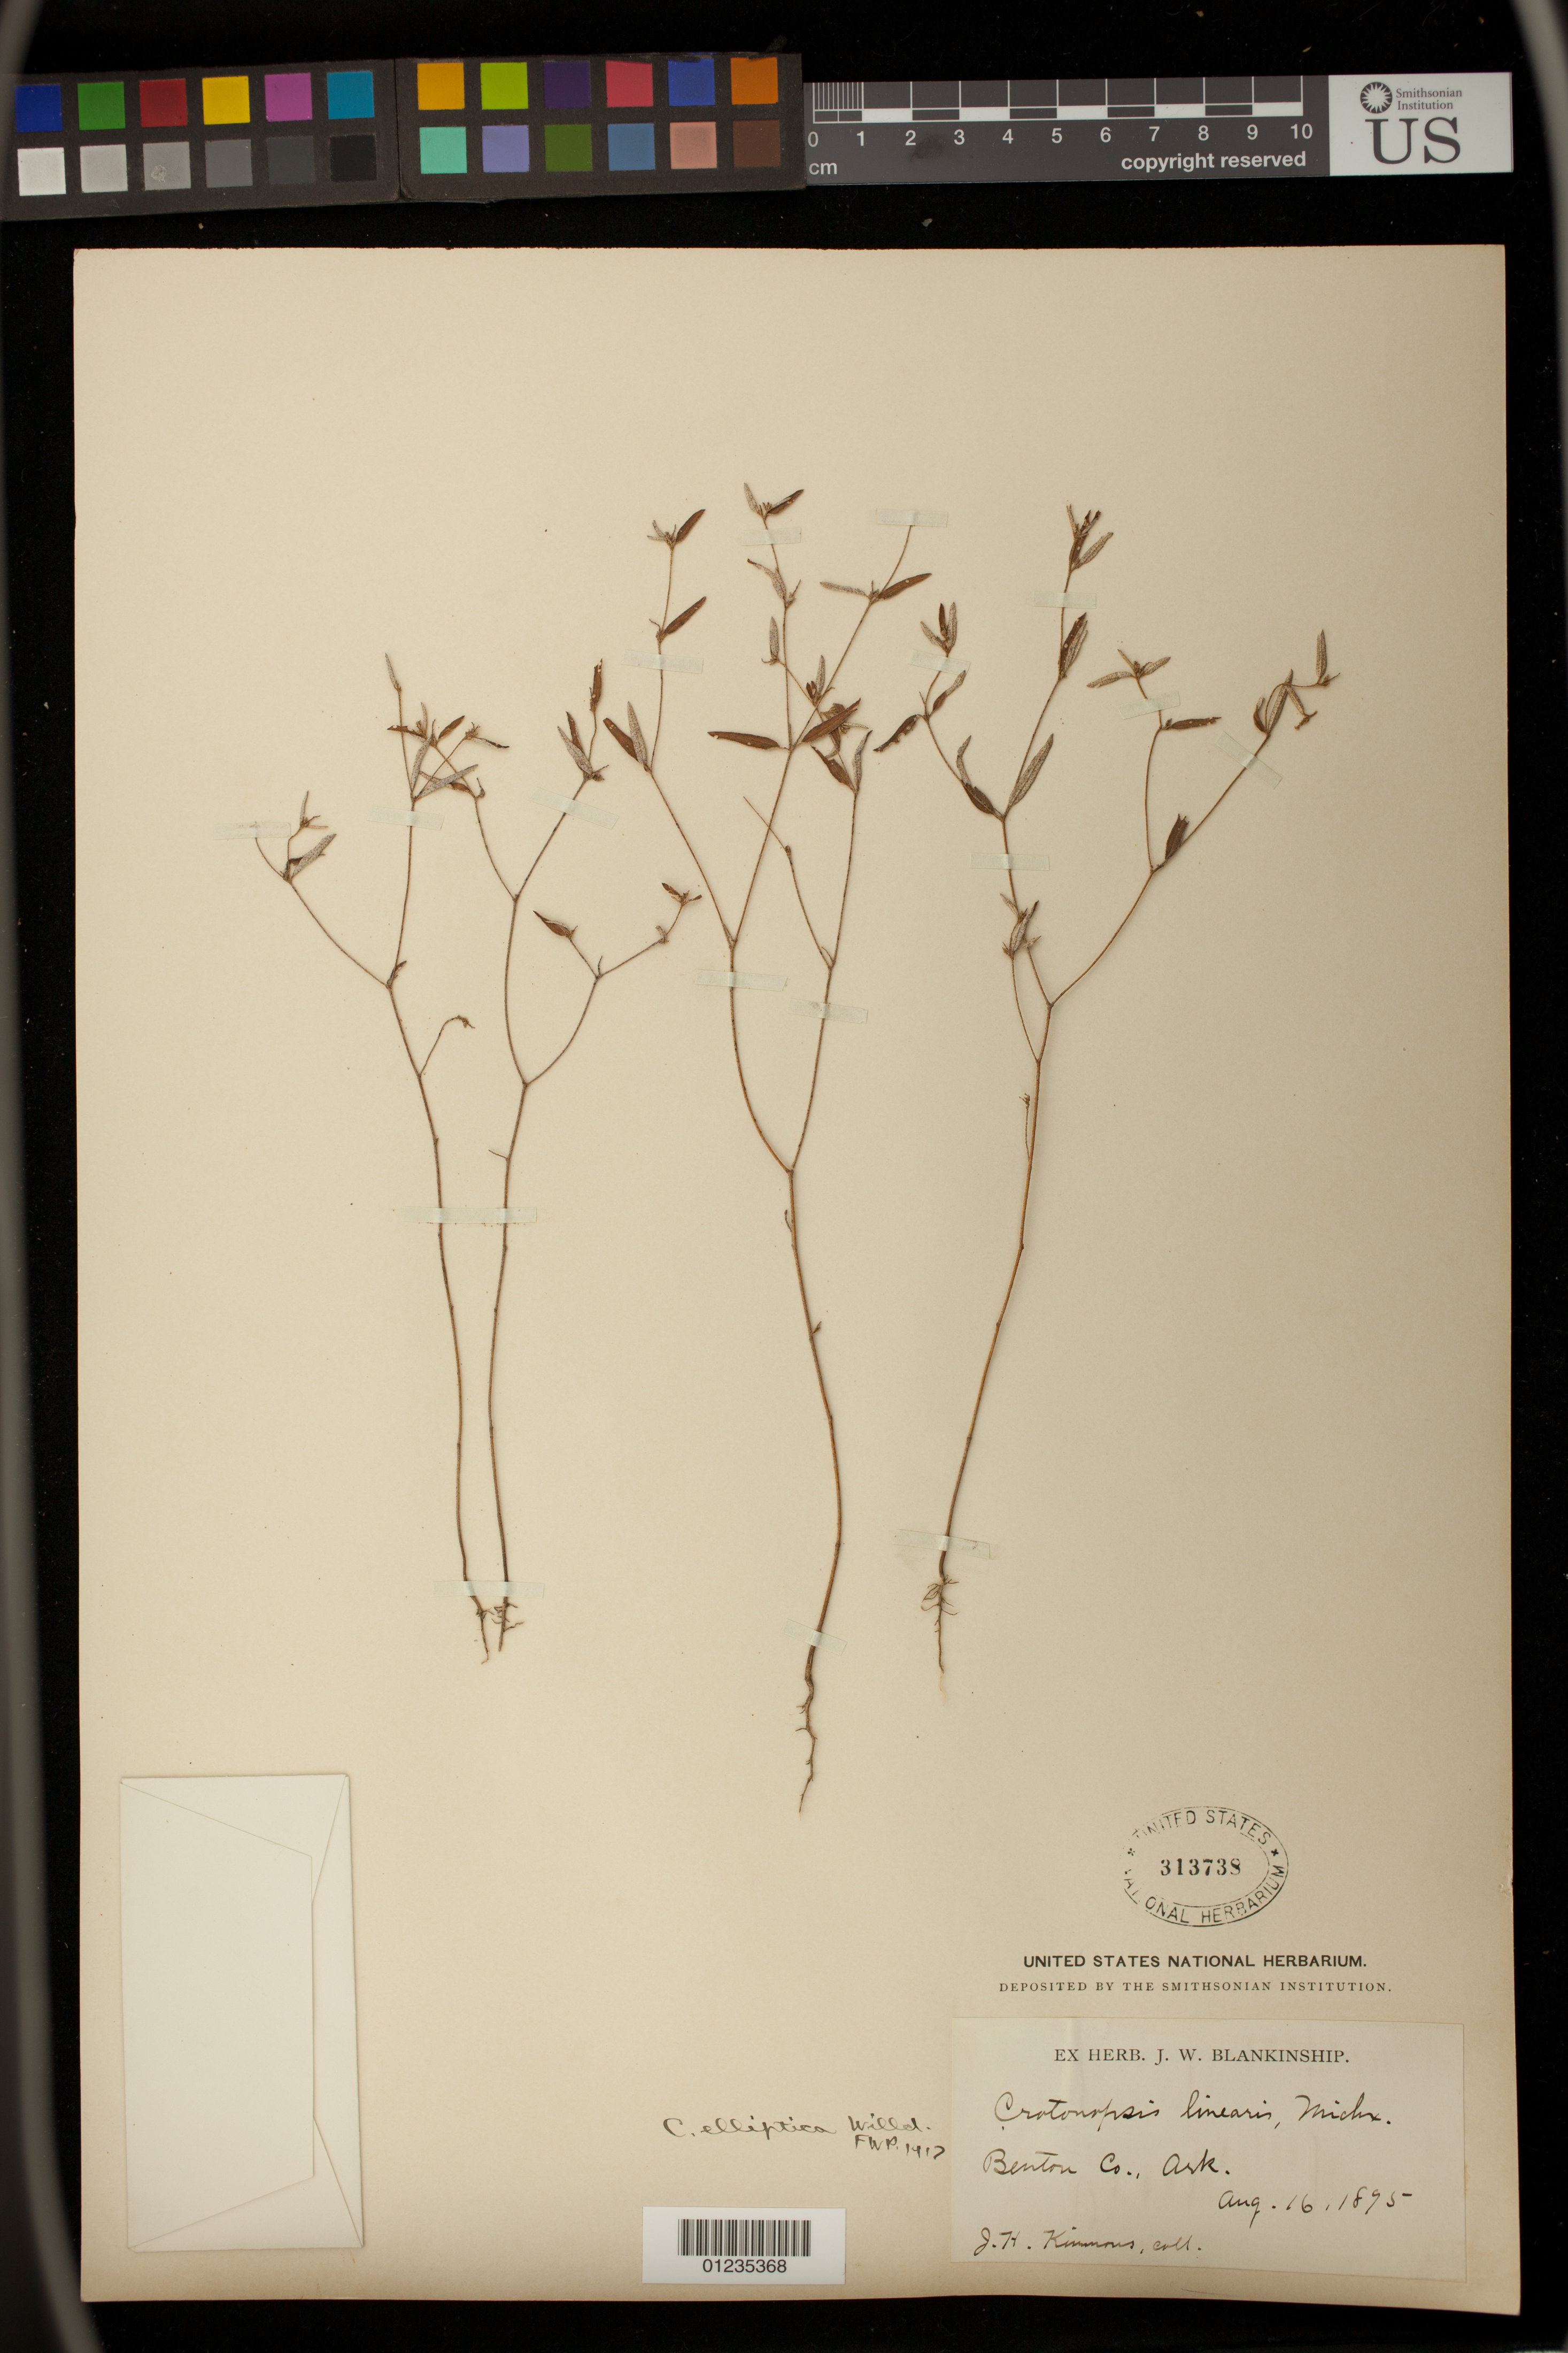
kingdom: Plantae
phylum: Tracheophyta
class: Magnoliopsida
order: Malpighiales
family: Euphorbiaceae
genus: Crotonopsis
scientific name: Crotonopsis elliptica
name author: Willd.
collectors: J. Kimmons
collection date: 1895-08-16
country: United States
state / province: Arkansas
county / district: Benton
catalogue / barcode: US 313738